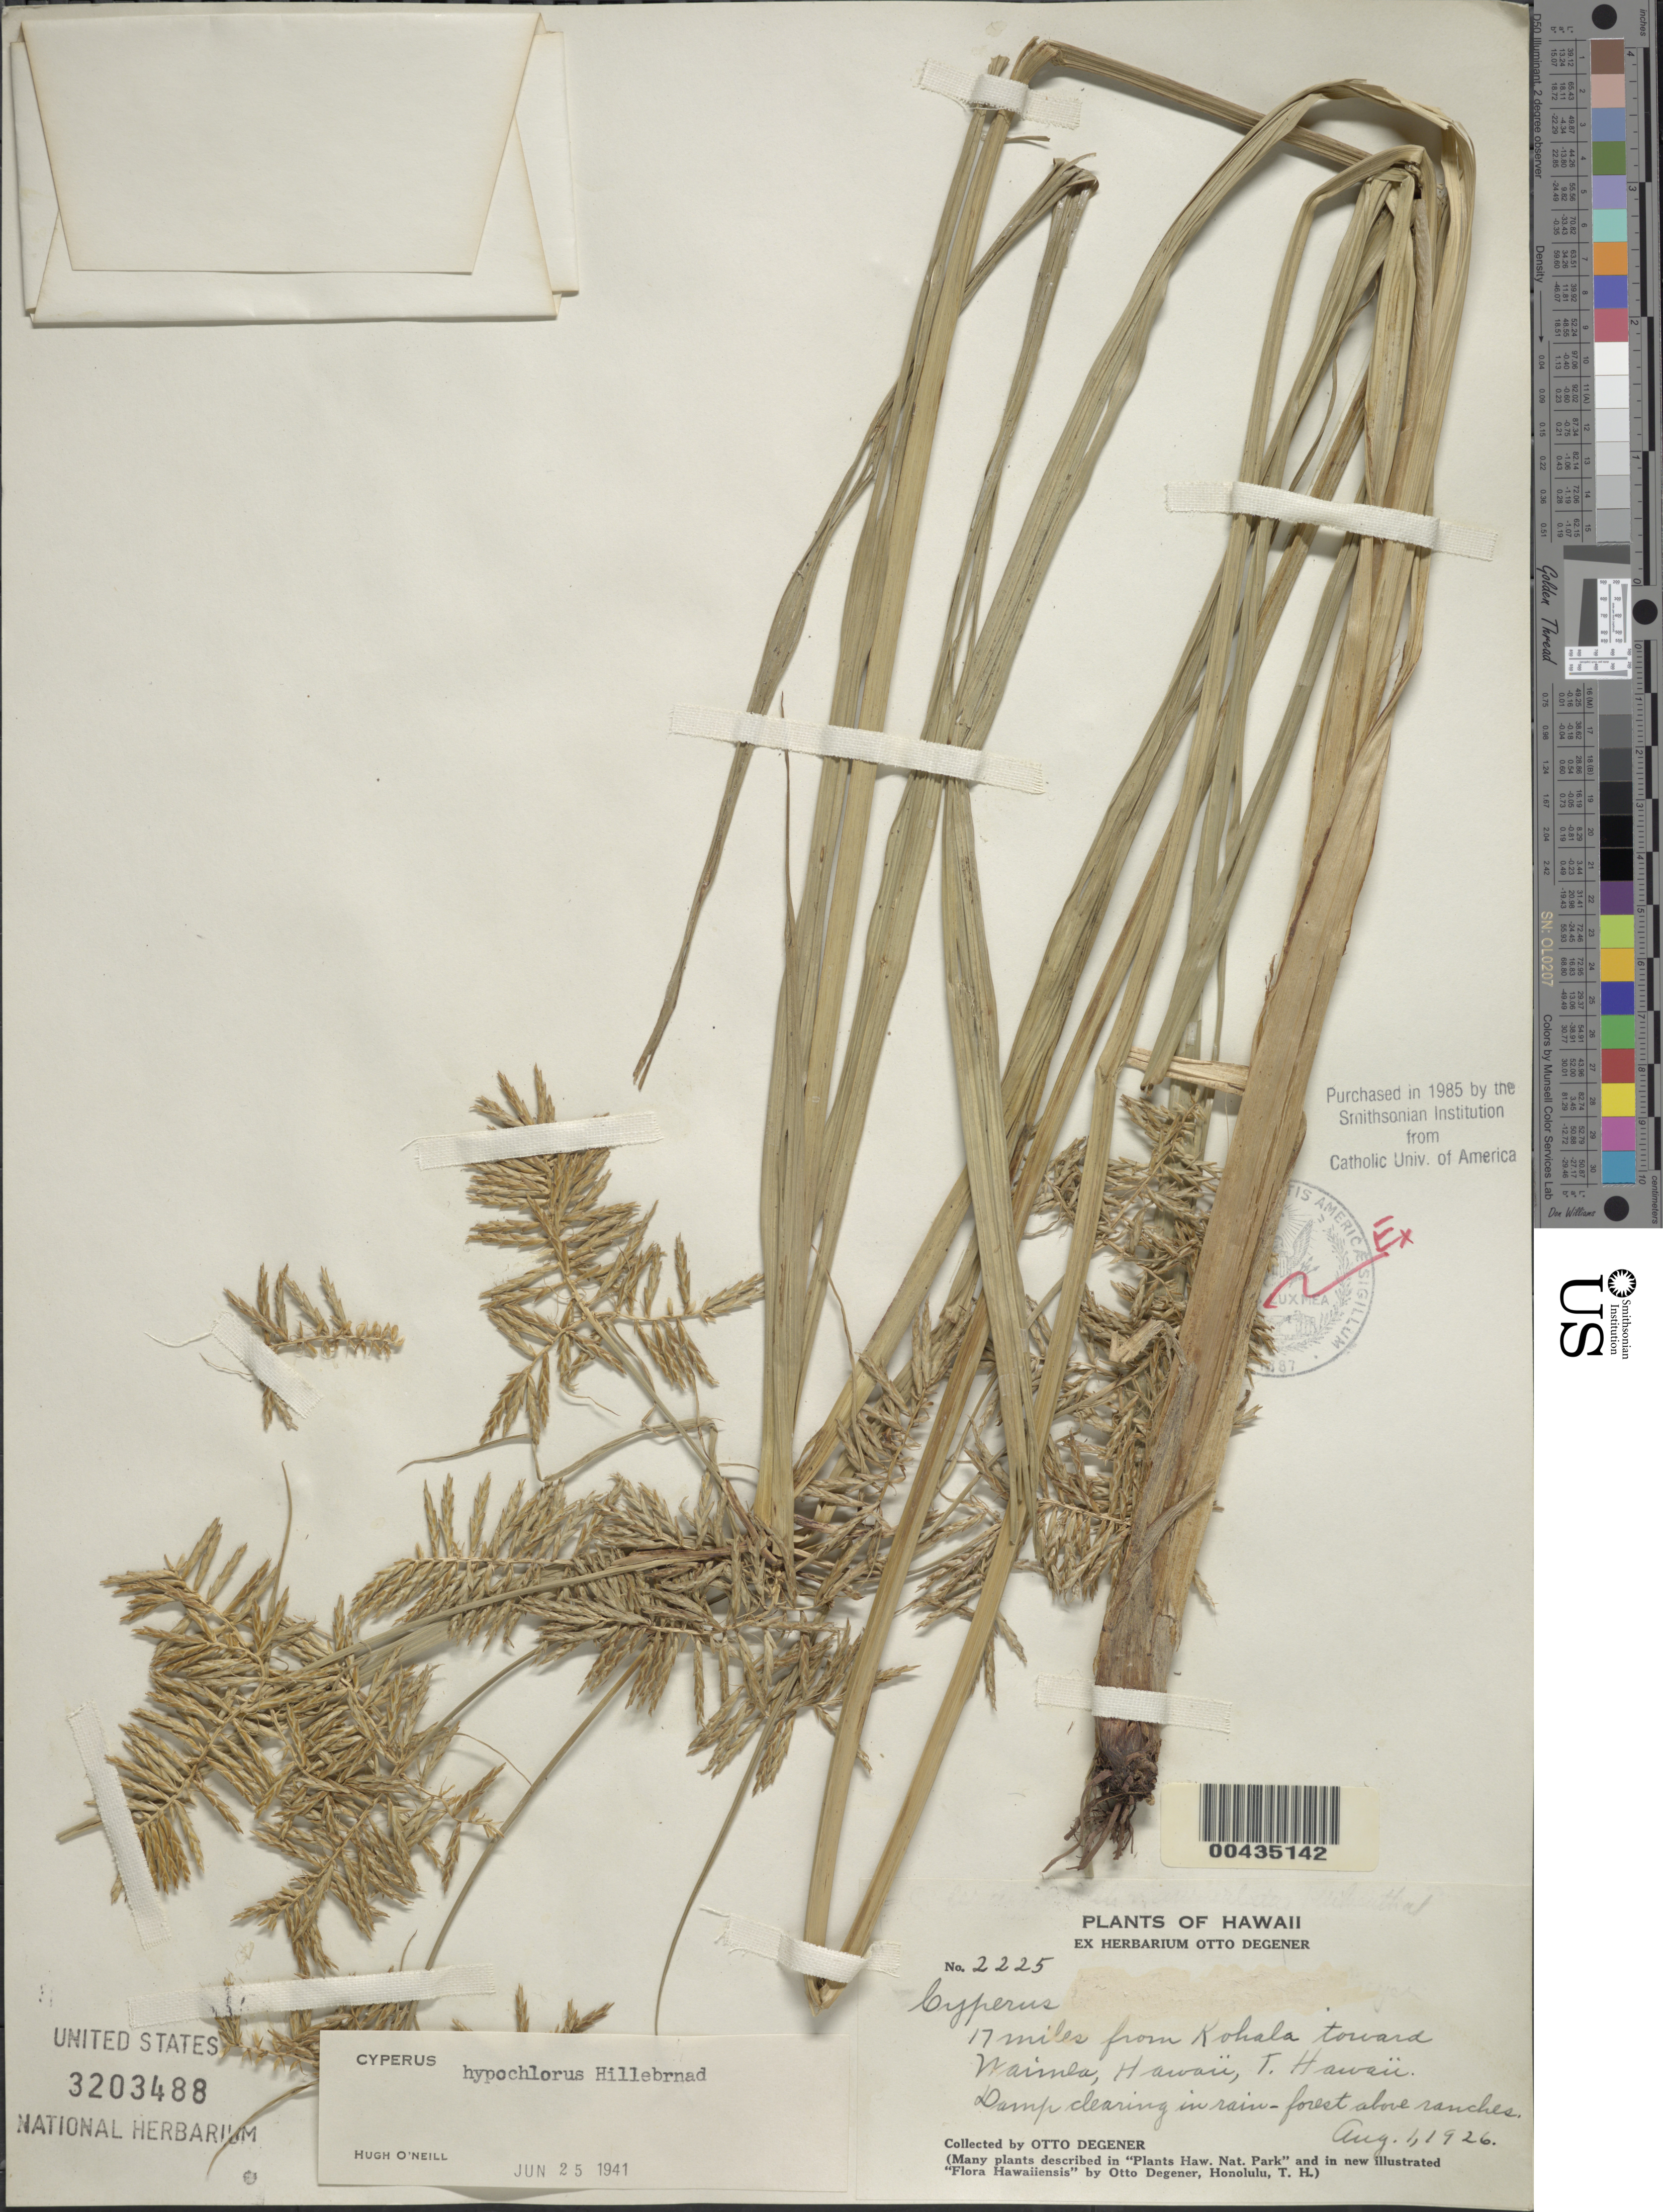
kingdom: Plantae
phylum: Tracheophyta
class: Liliopsida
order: Poales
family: Cyperaceae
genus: Cyperus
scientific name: Cyperus hypochlorus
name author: Hillebr.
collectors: O. Degener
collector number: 2225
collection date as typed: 1 Aug 1926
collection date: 1926-08-01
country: United States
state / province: Hawaii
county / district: Hawaii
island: Hawaii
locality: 17 mi from Kohala toward Waimea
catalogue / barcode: US 3203488